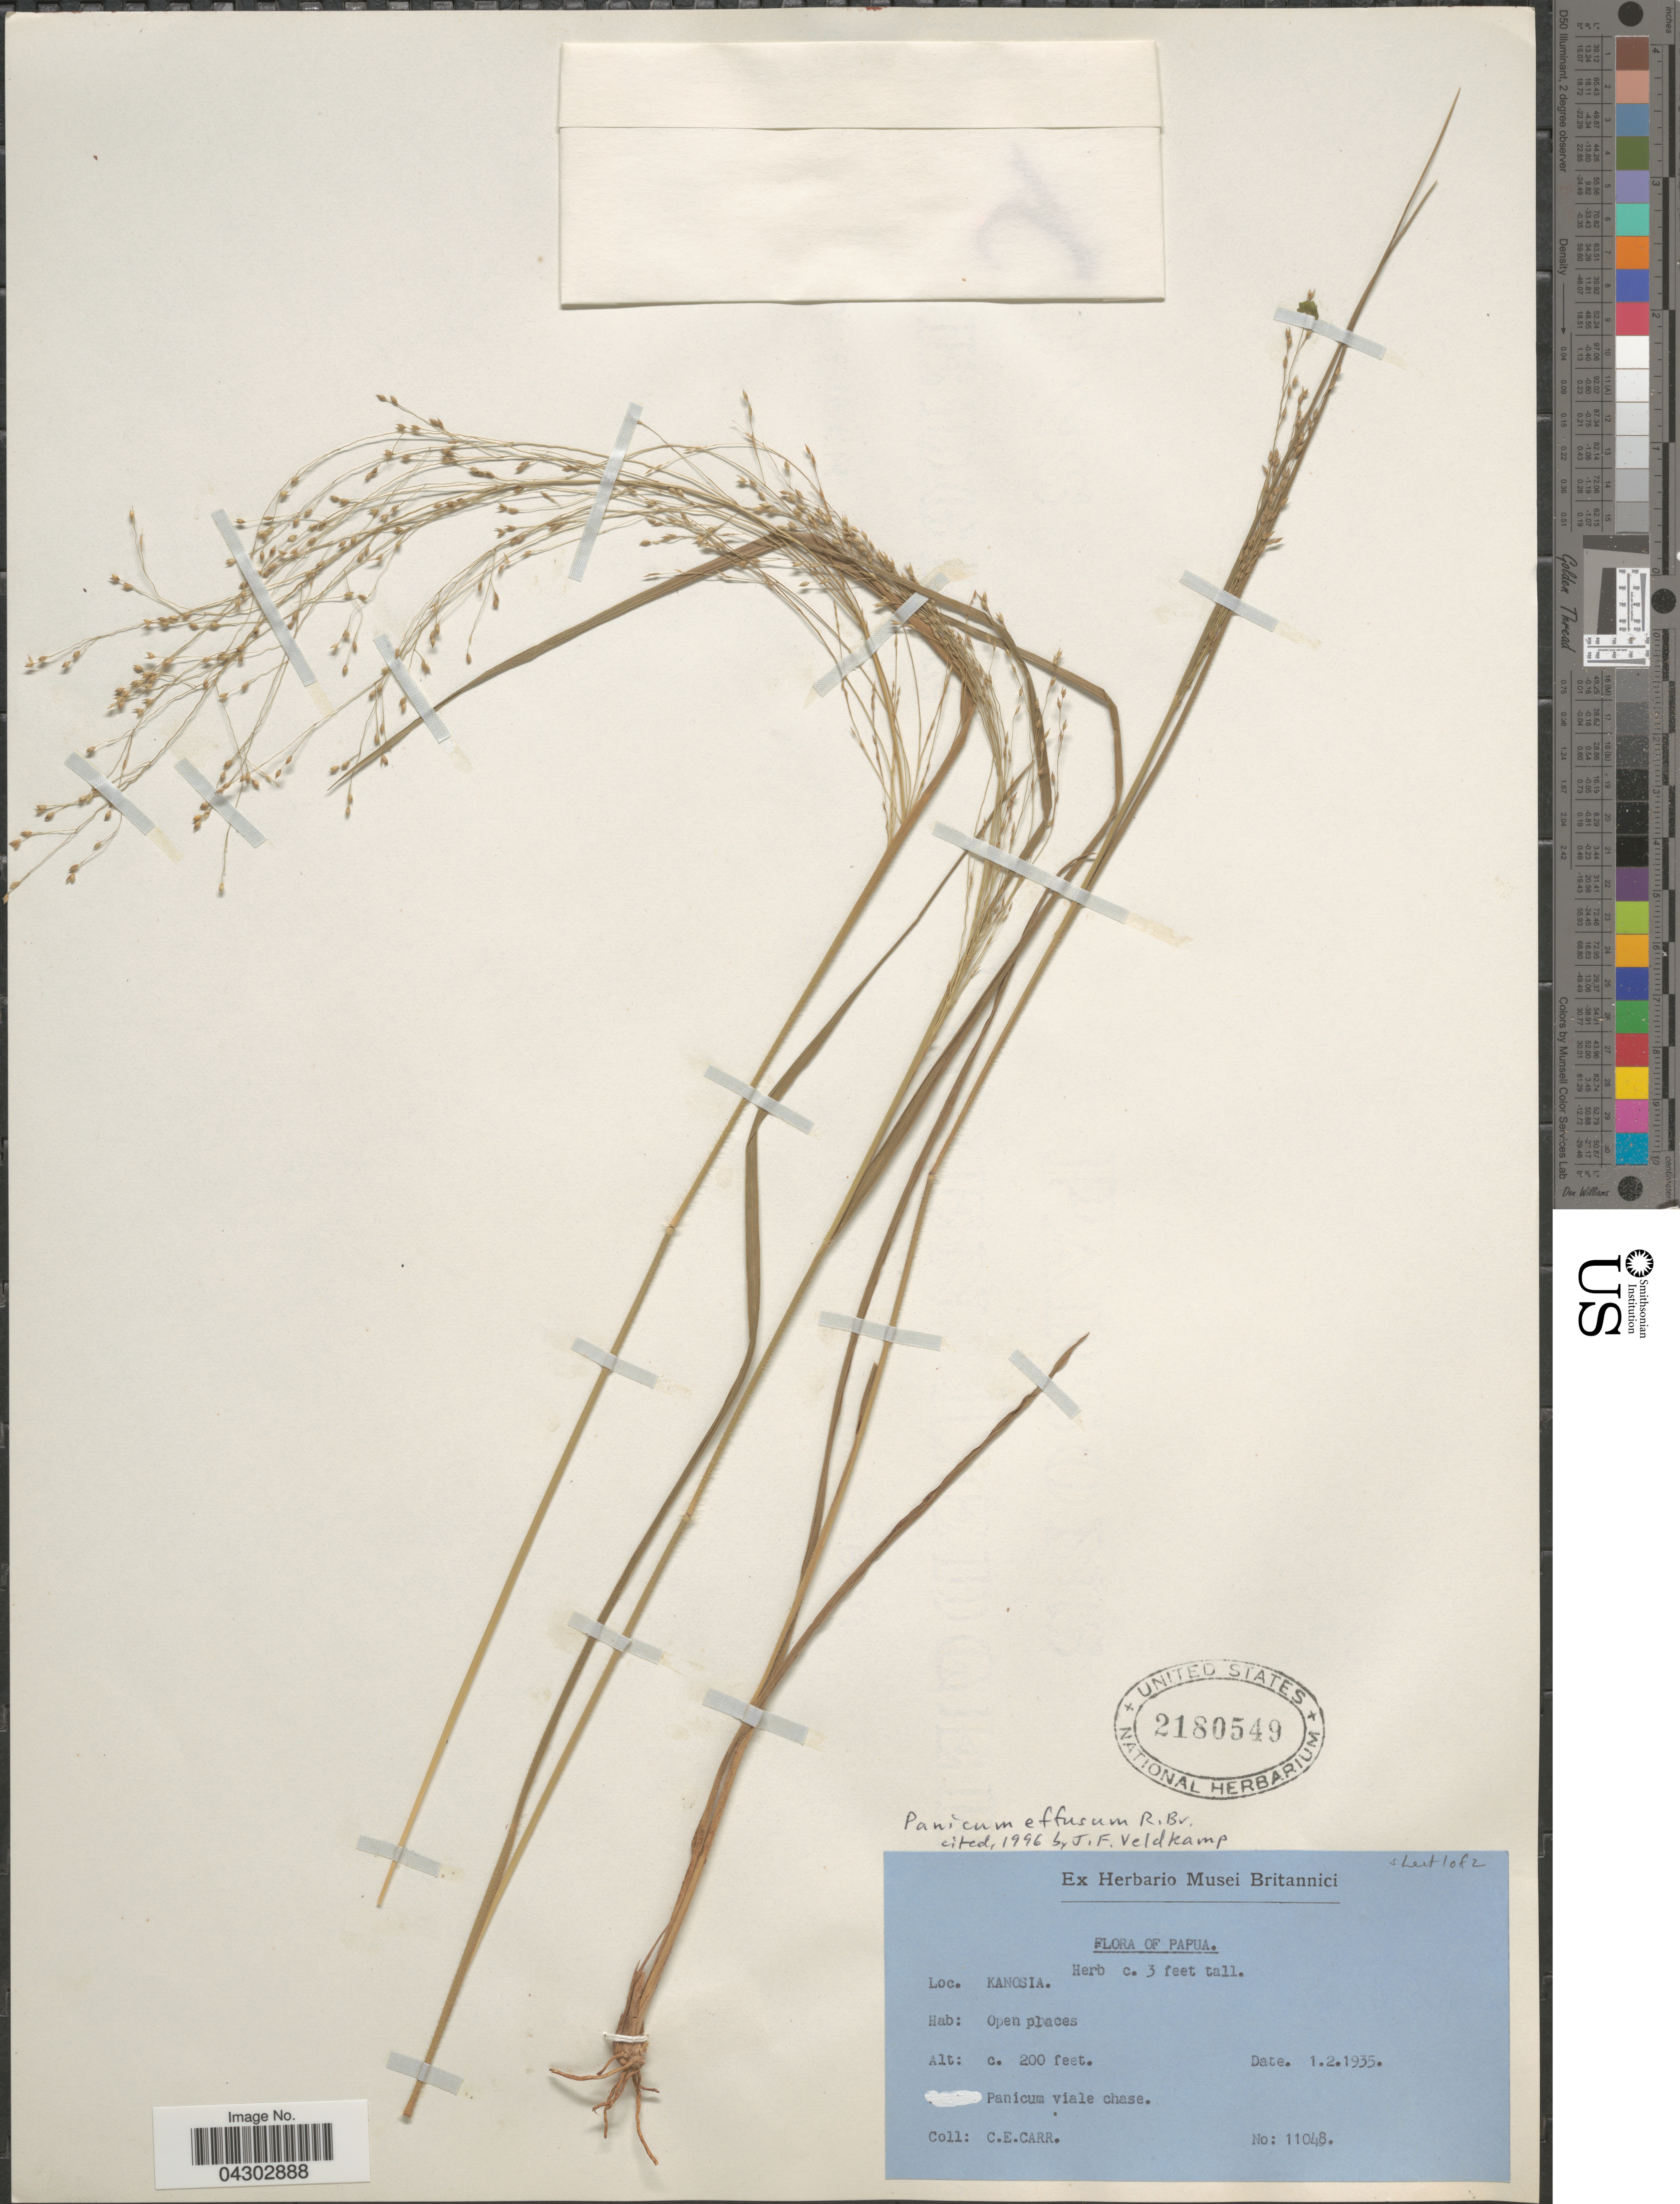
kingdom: Plantae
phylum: Tracheophyta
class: Liliopsida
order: Poales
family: Poaceae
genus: Panicum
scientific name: Panicum effusum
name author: R. Br.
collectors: C. Carr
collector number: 11048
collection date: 1935-02-01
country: Papua New Guinea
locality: Kanosia.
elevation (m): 61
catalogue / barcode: US 2180549